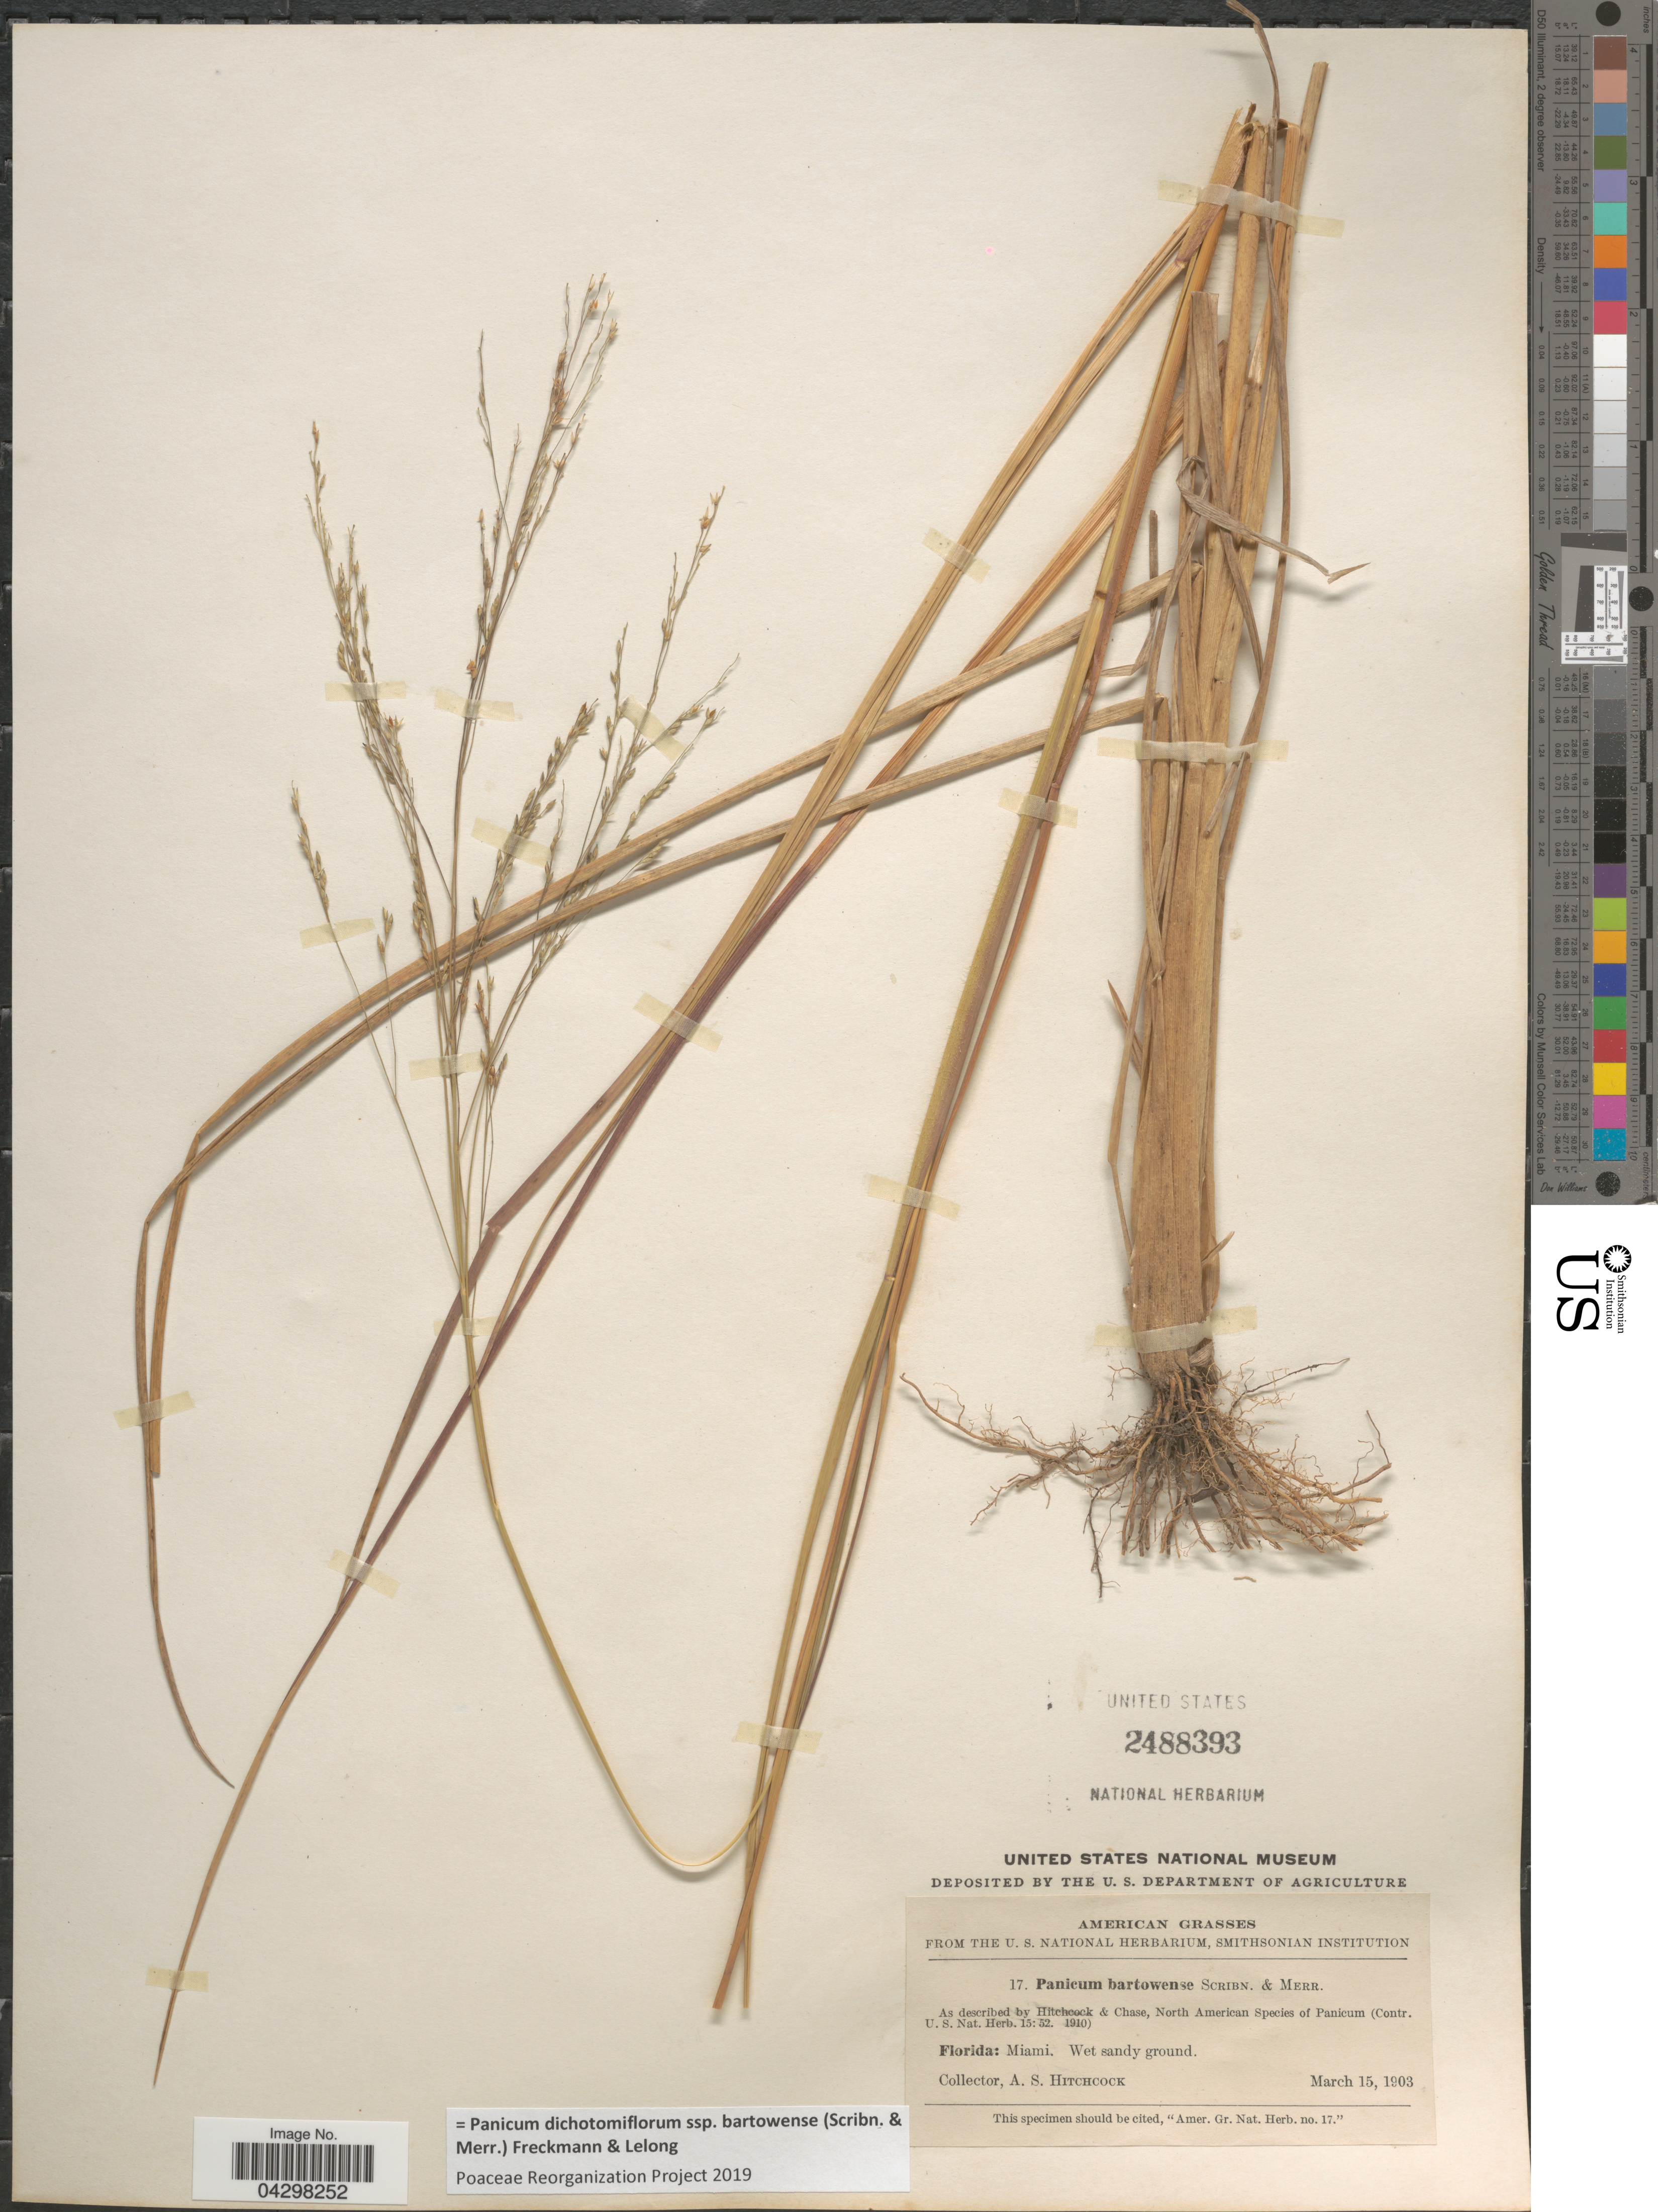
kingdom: Plantae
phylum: Tracheophyta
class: Liliopsida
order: Poales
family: Poaceae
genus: Panicum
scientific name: Panicum dichotomiflorum subsp. bartowense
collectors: A. S. Hitchcock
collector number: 17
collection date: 1903-03-15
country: United States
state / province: Florida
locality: Miami. Wet sandy ground.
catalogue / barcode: US 2488393